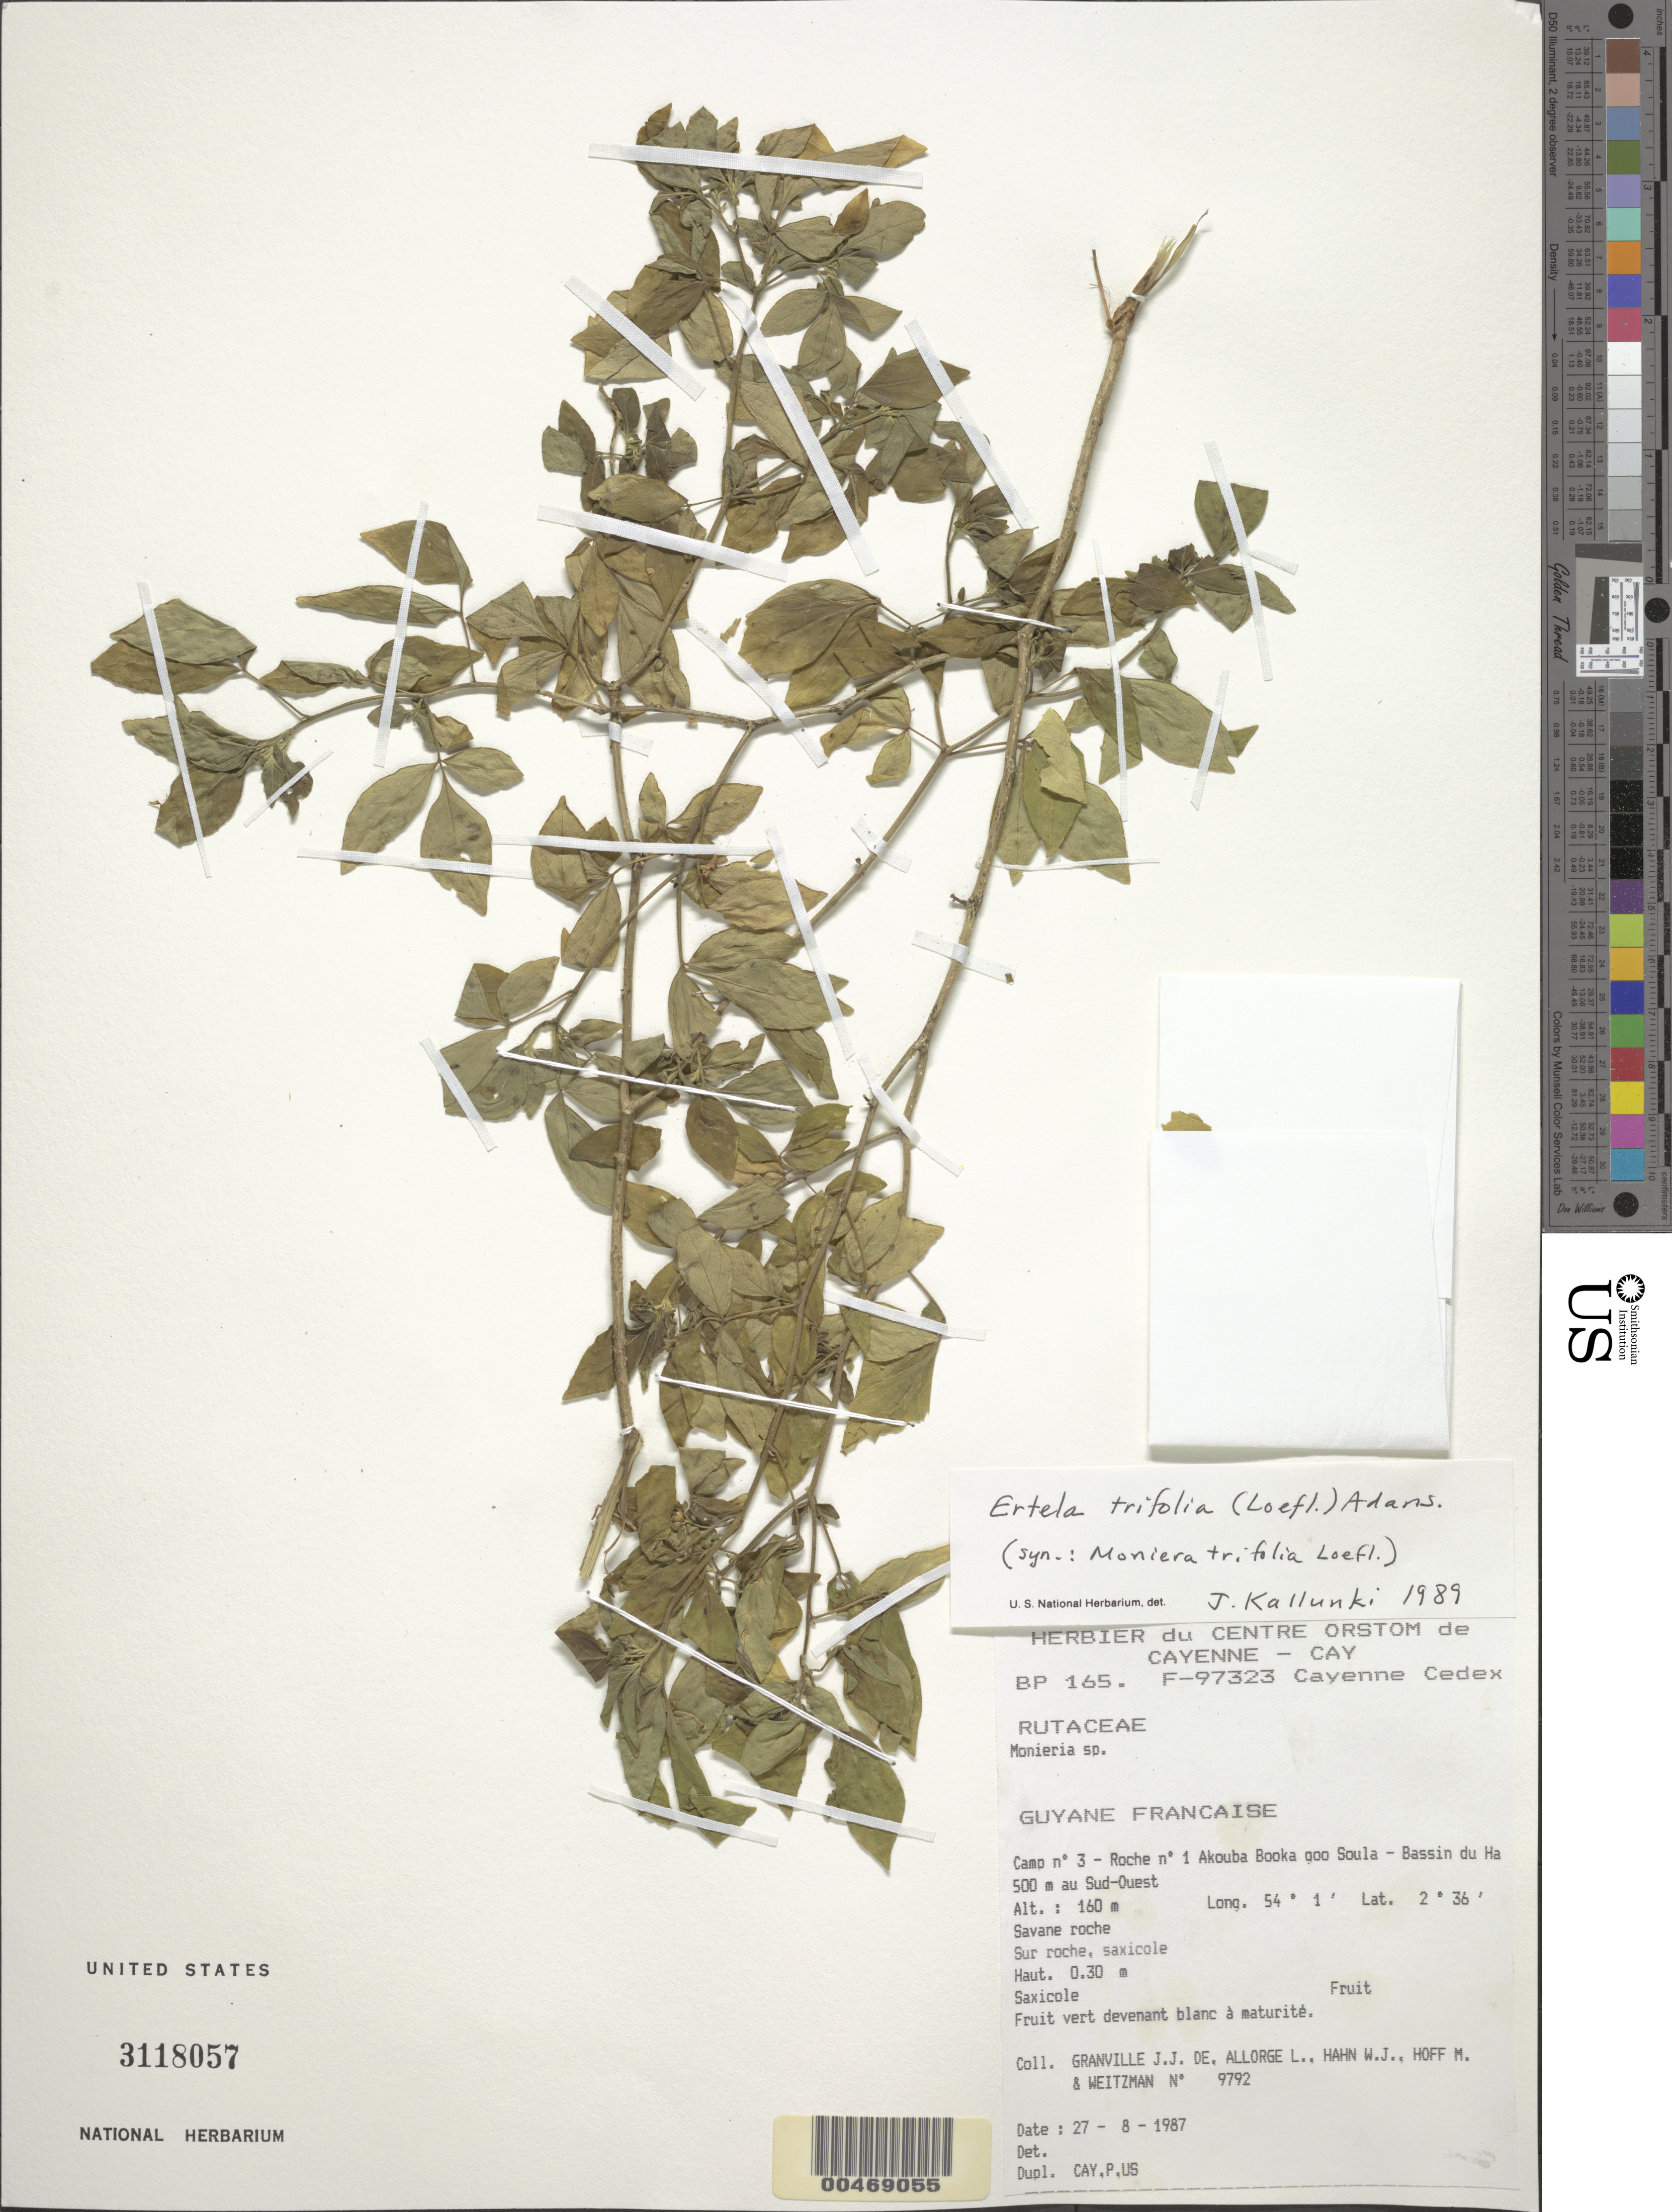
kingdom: Plantae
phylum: Tracheophyta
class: Magnoliopsida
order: Sapindales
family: Rutaceae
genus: Ertela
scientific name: Ertela trifolia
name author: (L.) Kuntze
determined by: Kallunki, Jacquelyn A.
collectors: J.-J. de Granville, L. Allorge, W. J. Hahn, M. Hoff & A. L. Weitzman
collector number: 9792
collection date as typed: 27-Aug-87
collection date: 1987-08-27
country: French Guiana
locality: Akouba Booka goo Soula, Camp #3, Roche no. 1, Bassin du Haut-Marouini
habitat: Rocky savanna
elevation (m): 160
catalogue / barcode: US 3118057